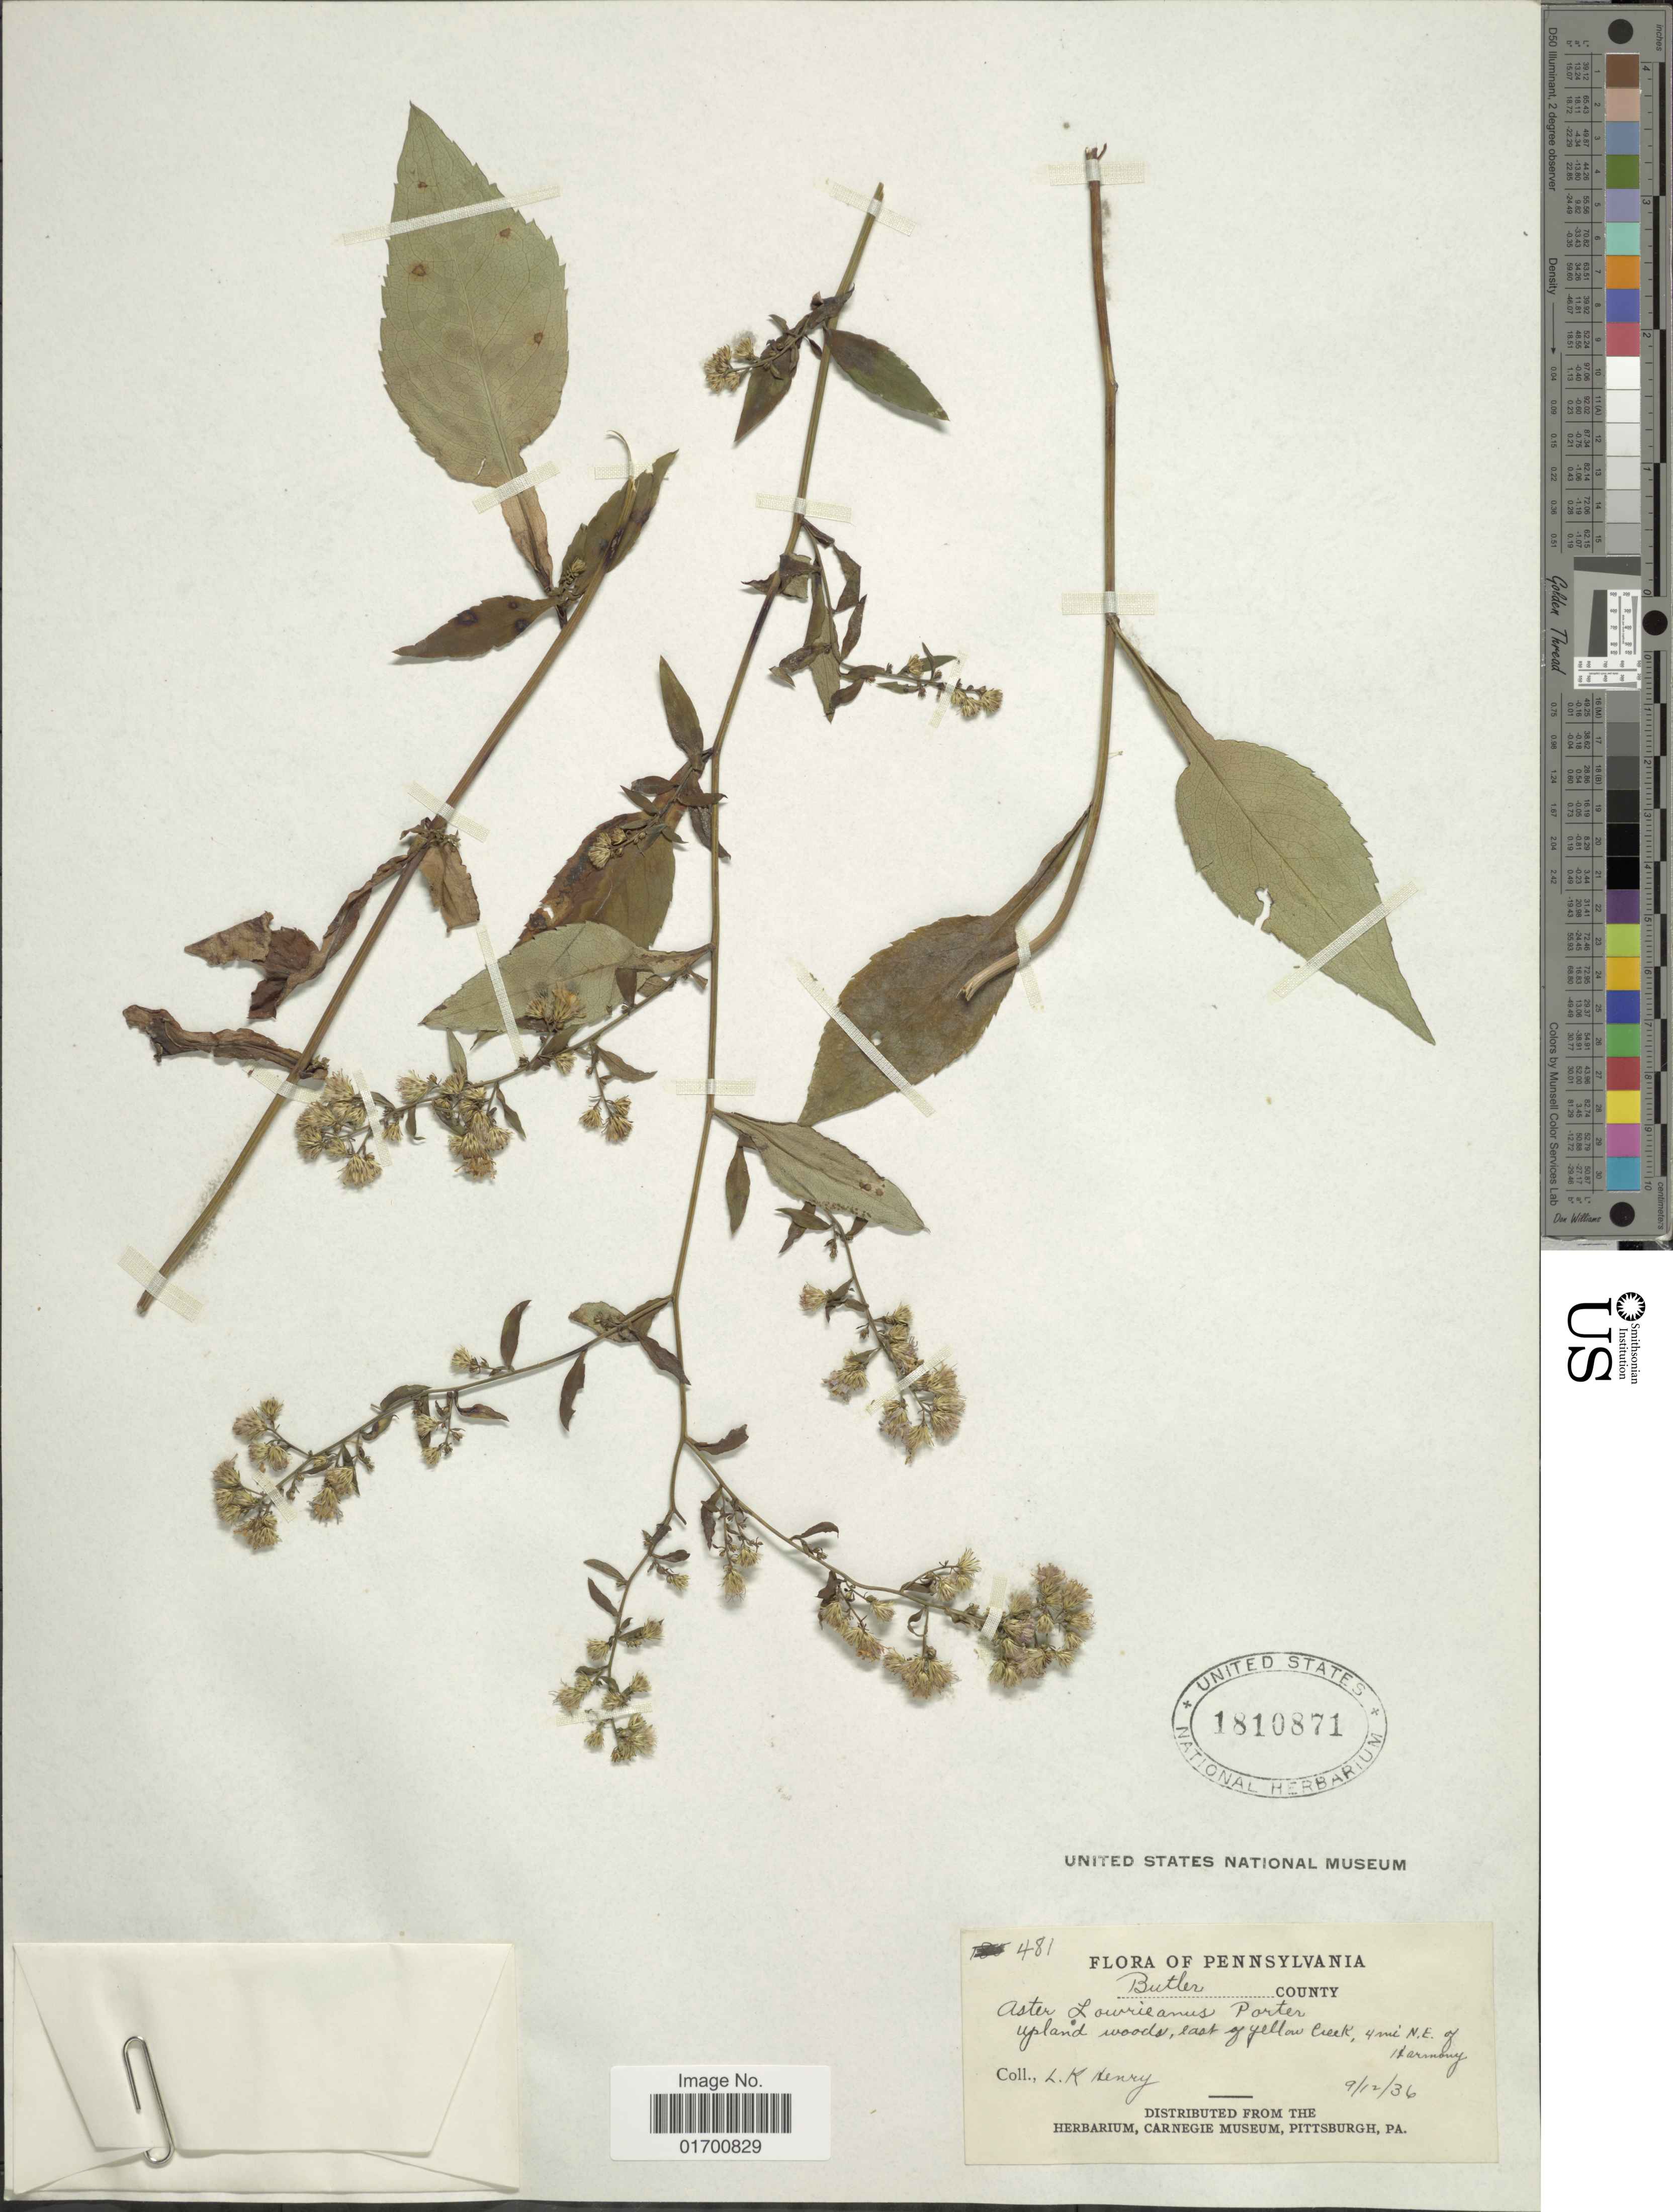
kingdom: Plantae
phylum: Tracheophyta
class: Magnoliopsida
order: Asterales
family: Asteraceae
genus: Symphyotrichum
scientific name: Symphyotrichum lowrieanum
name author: (Porter) G.L. Nesom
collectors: L. K. Henry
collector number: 481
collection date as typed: Transcribed d/m/y: 12/9/36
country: United States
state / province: Pennsylvania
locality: Butler County, Upland woods, east of Yellow Creek, 4 mi. N.E. of Harmony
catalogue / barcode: US 1810871